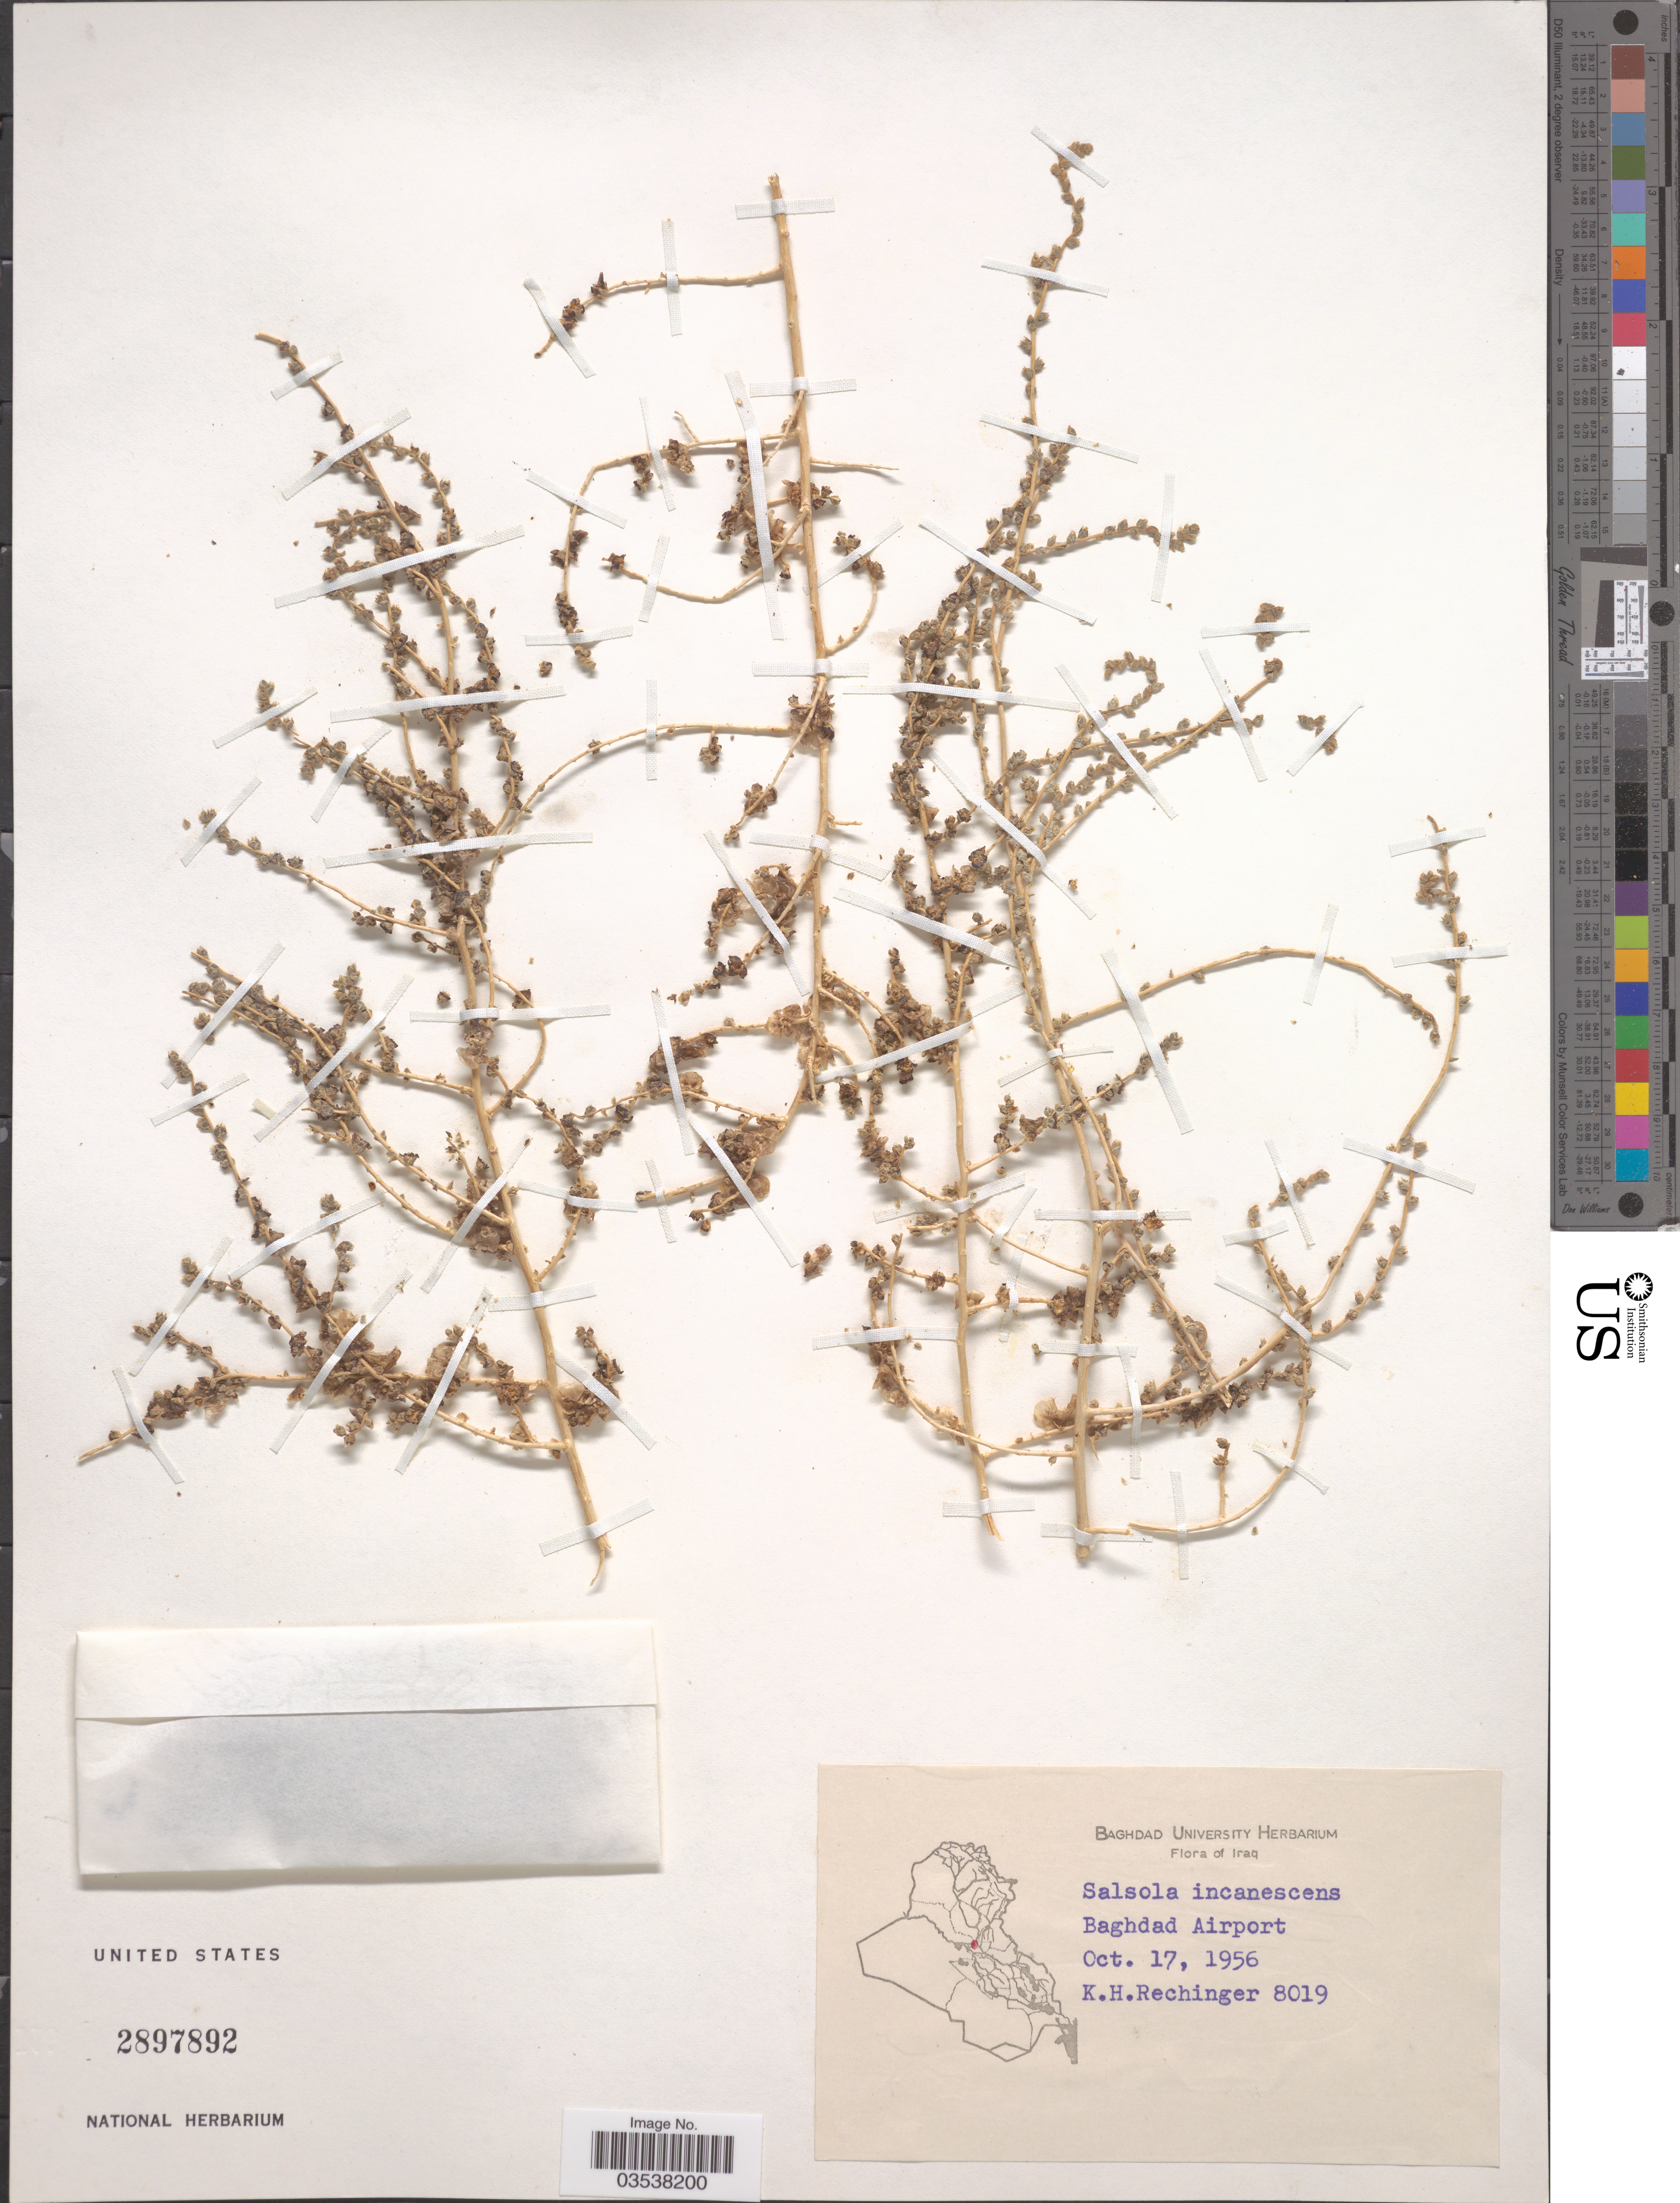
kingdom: Plantae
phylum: Tracheophyta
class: Magnoliopsida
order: Caryophyllales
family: Amaranthaceae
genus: Caroxylon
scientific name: Caroxylon incanescens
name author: (C.A. Mey.) Akhani & Roalson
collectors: K. H. Rechinger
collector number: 8019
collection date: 1956-10-17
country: Iraq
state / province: Baghdad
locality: Baghdad Airport.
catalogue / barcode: US 2897892